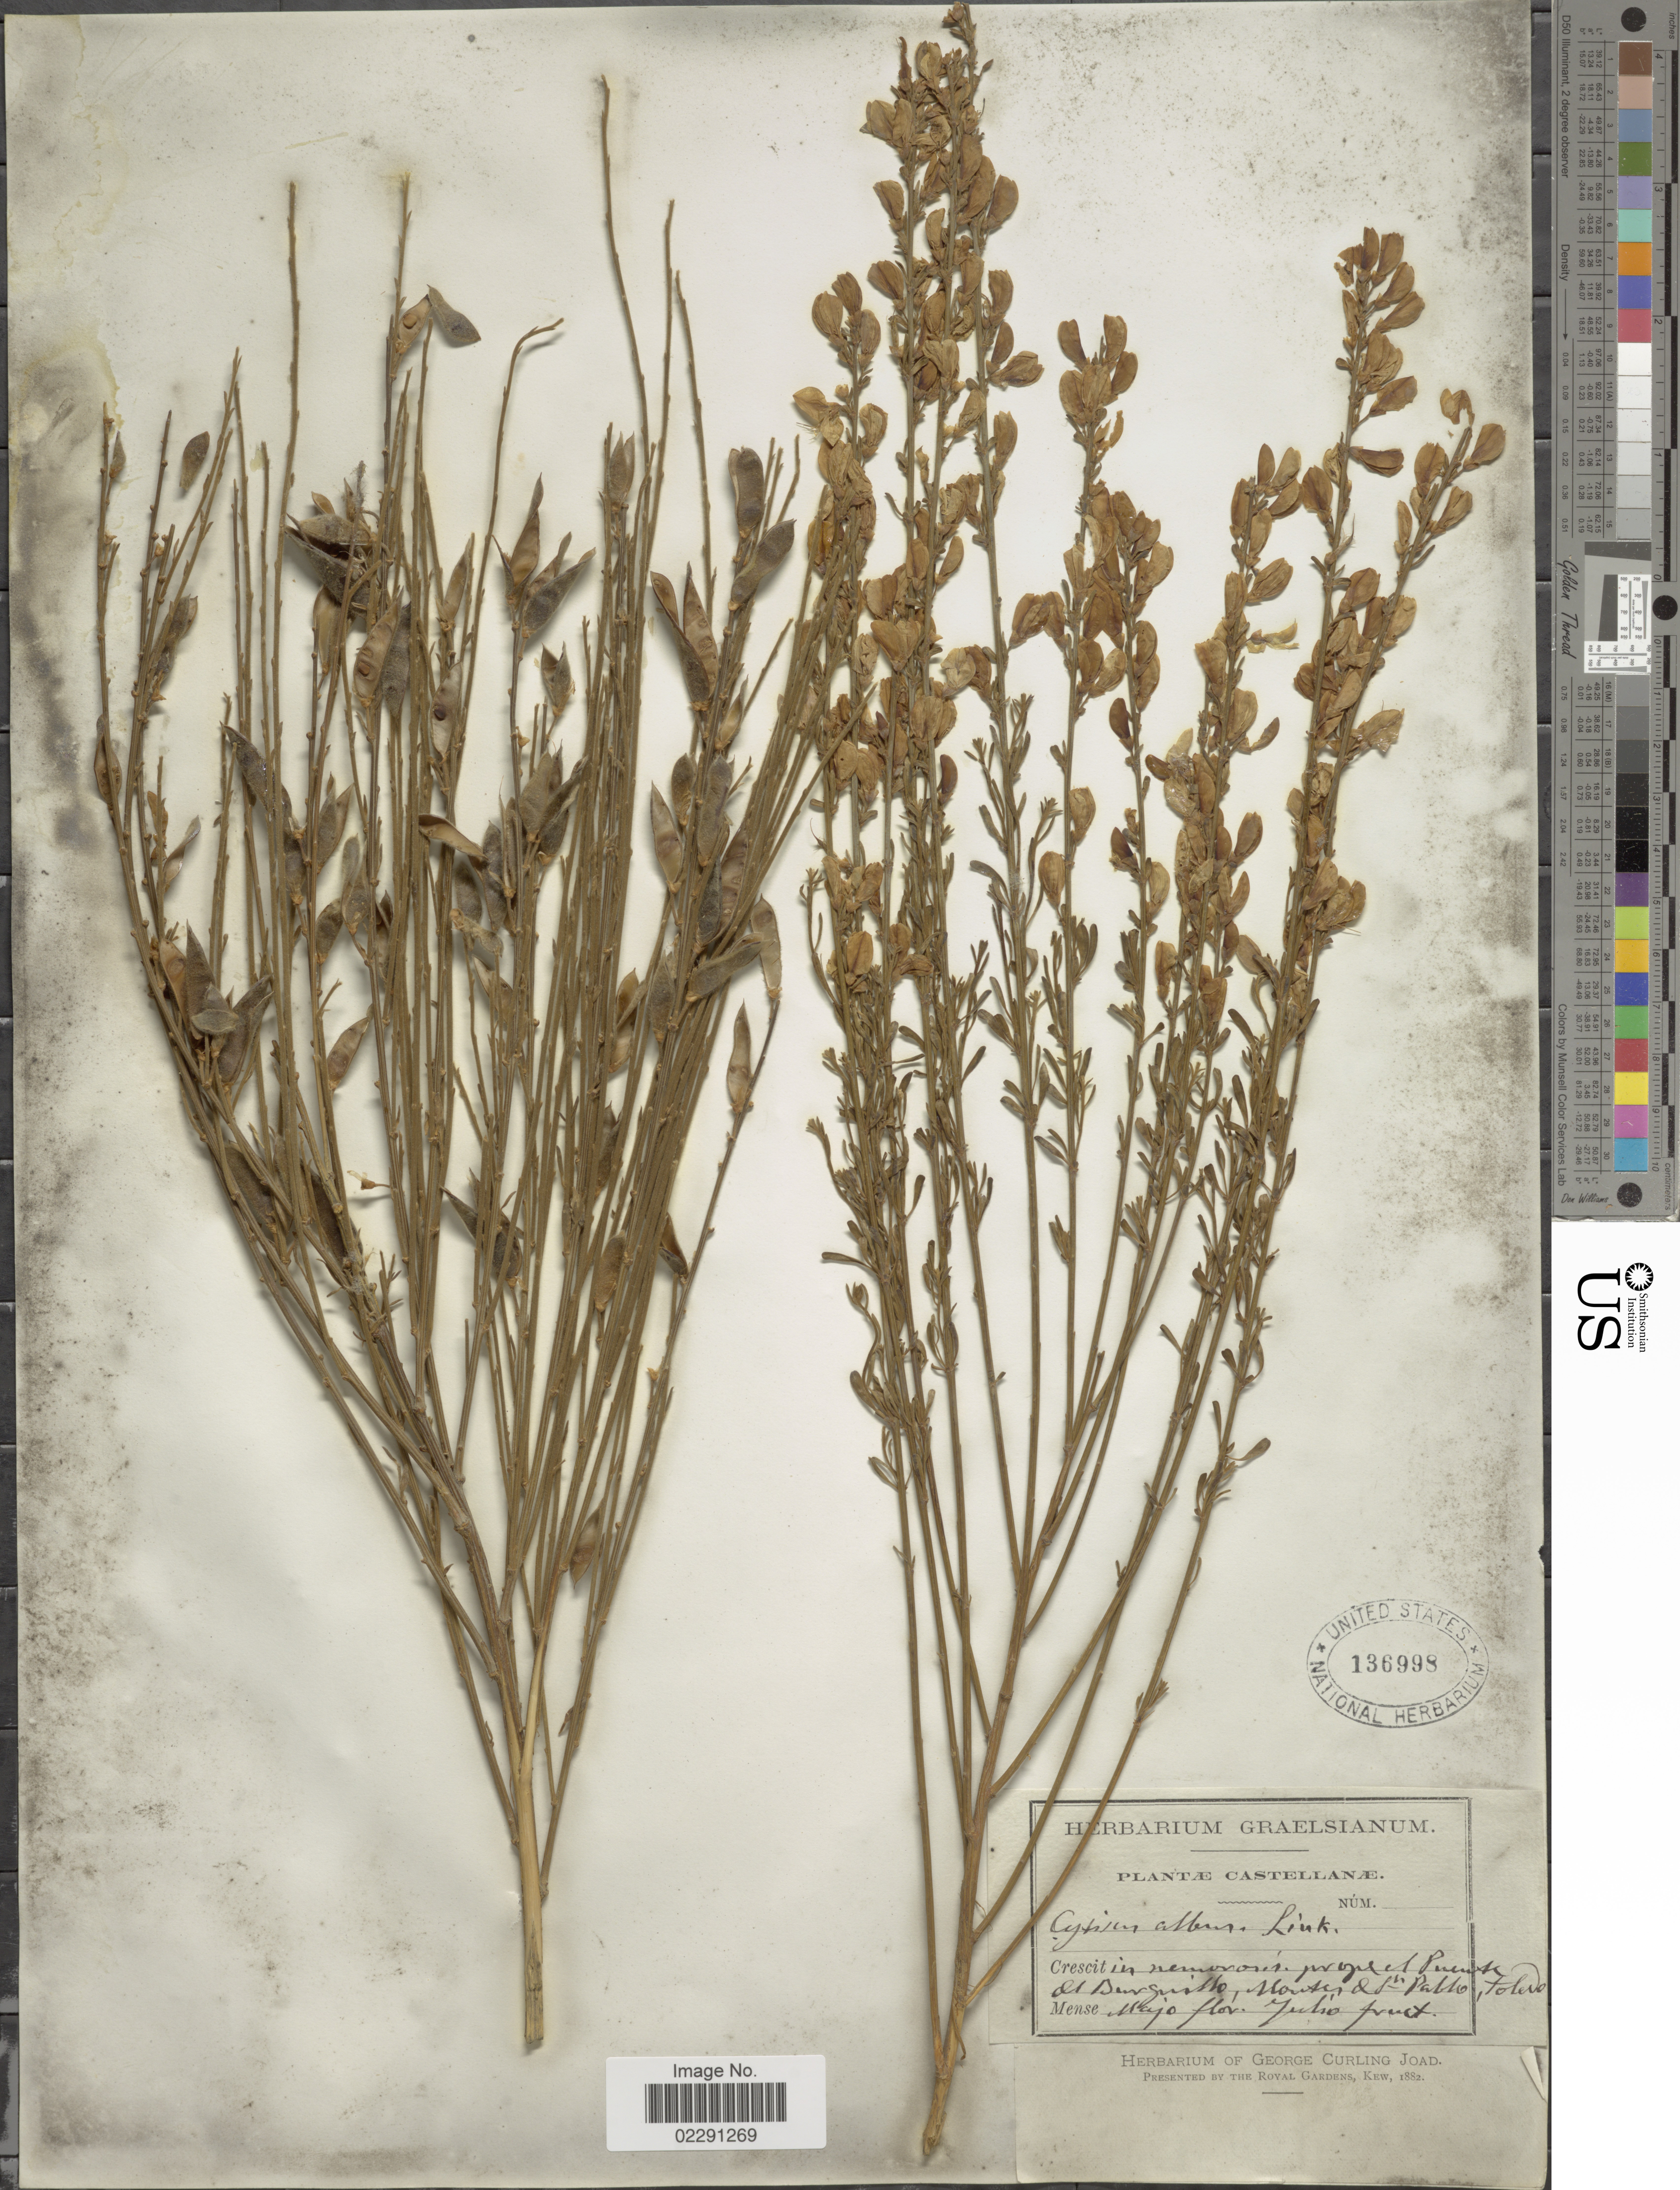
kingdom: Plantae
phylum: Tracheophyta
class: Magnoliopsida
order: Fabales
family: Fabaceae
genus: Cytisus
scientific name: Cytisus multiflorus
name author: (L'Hér.) Sweet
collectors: ex Herb. Graelsianum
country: Spain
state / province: Castilla-La Mancha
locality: In nemorosis, prope el Puente del Burguillo, Montes de Pablo, Toledo.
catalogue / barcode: US 136998